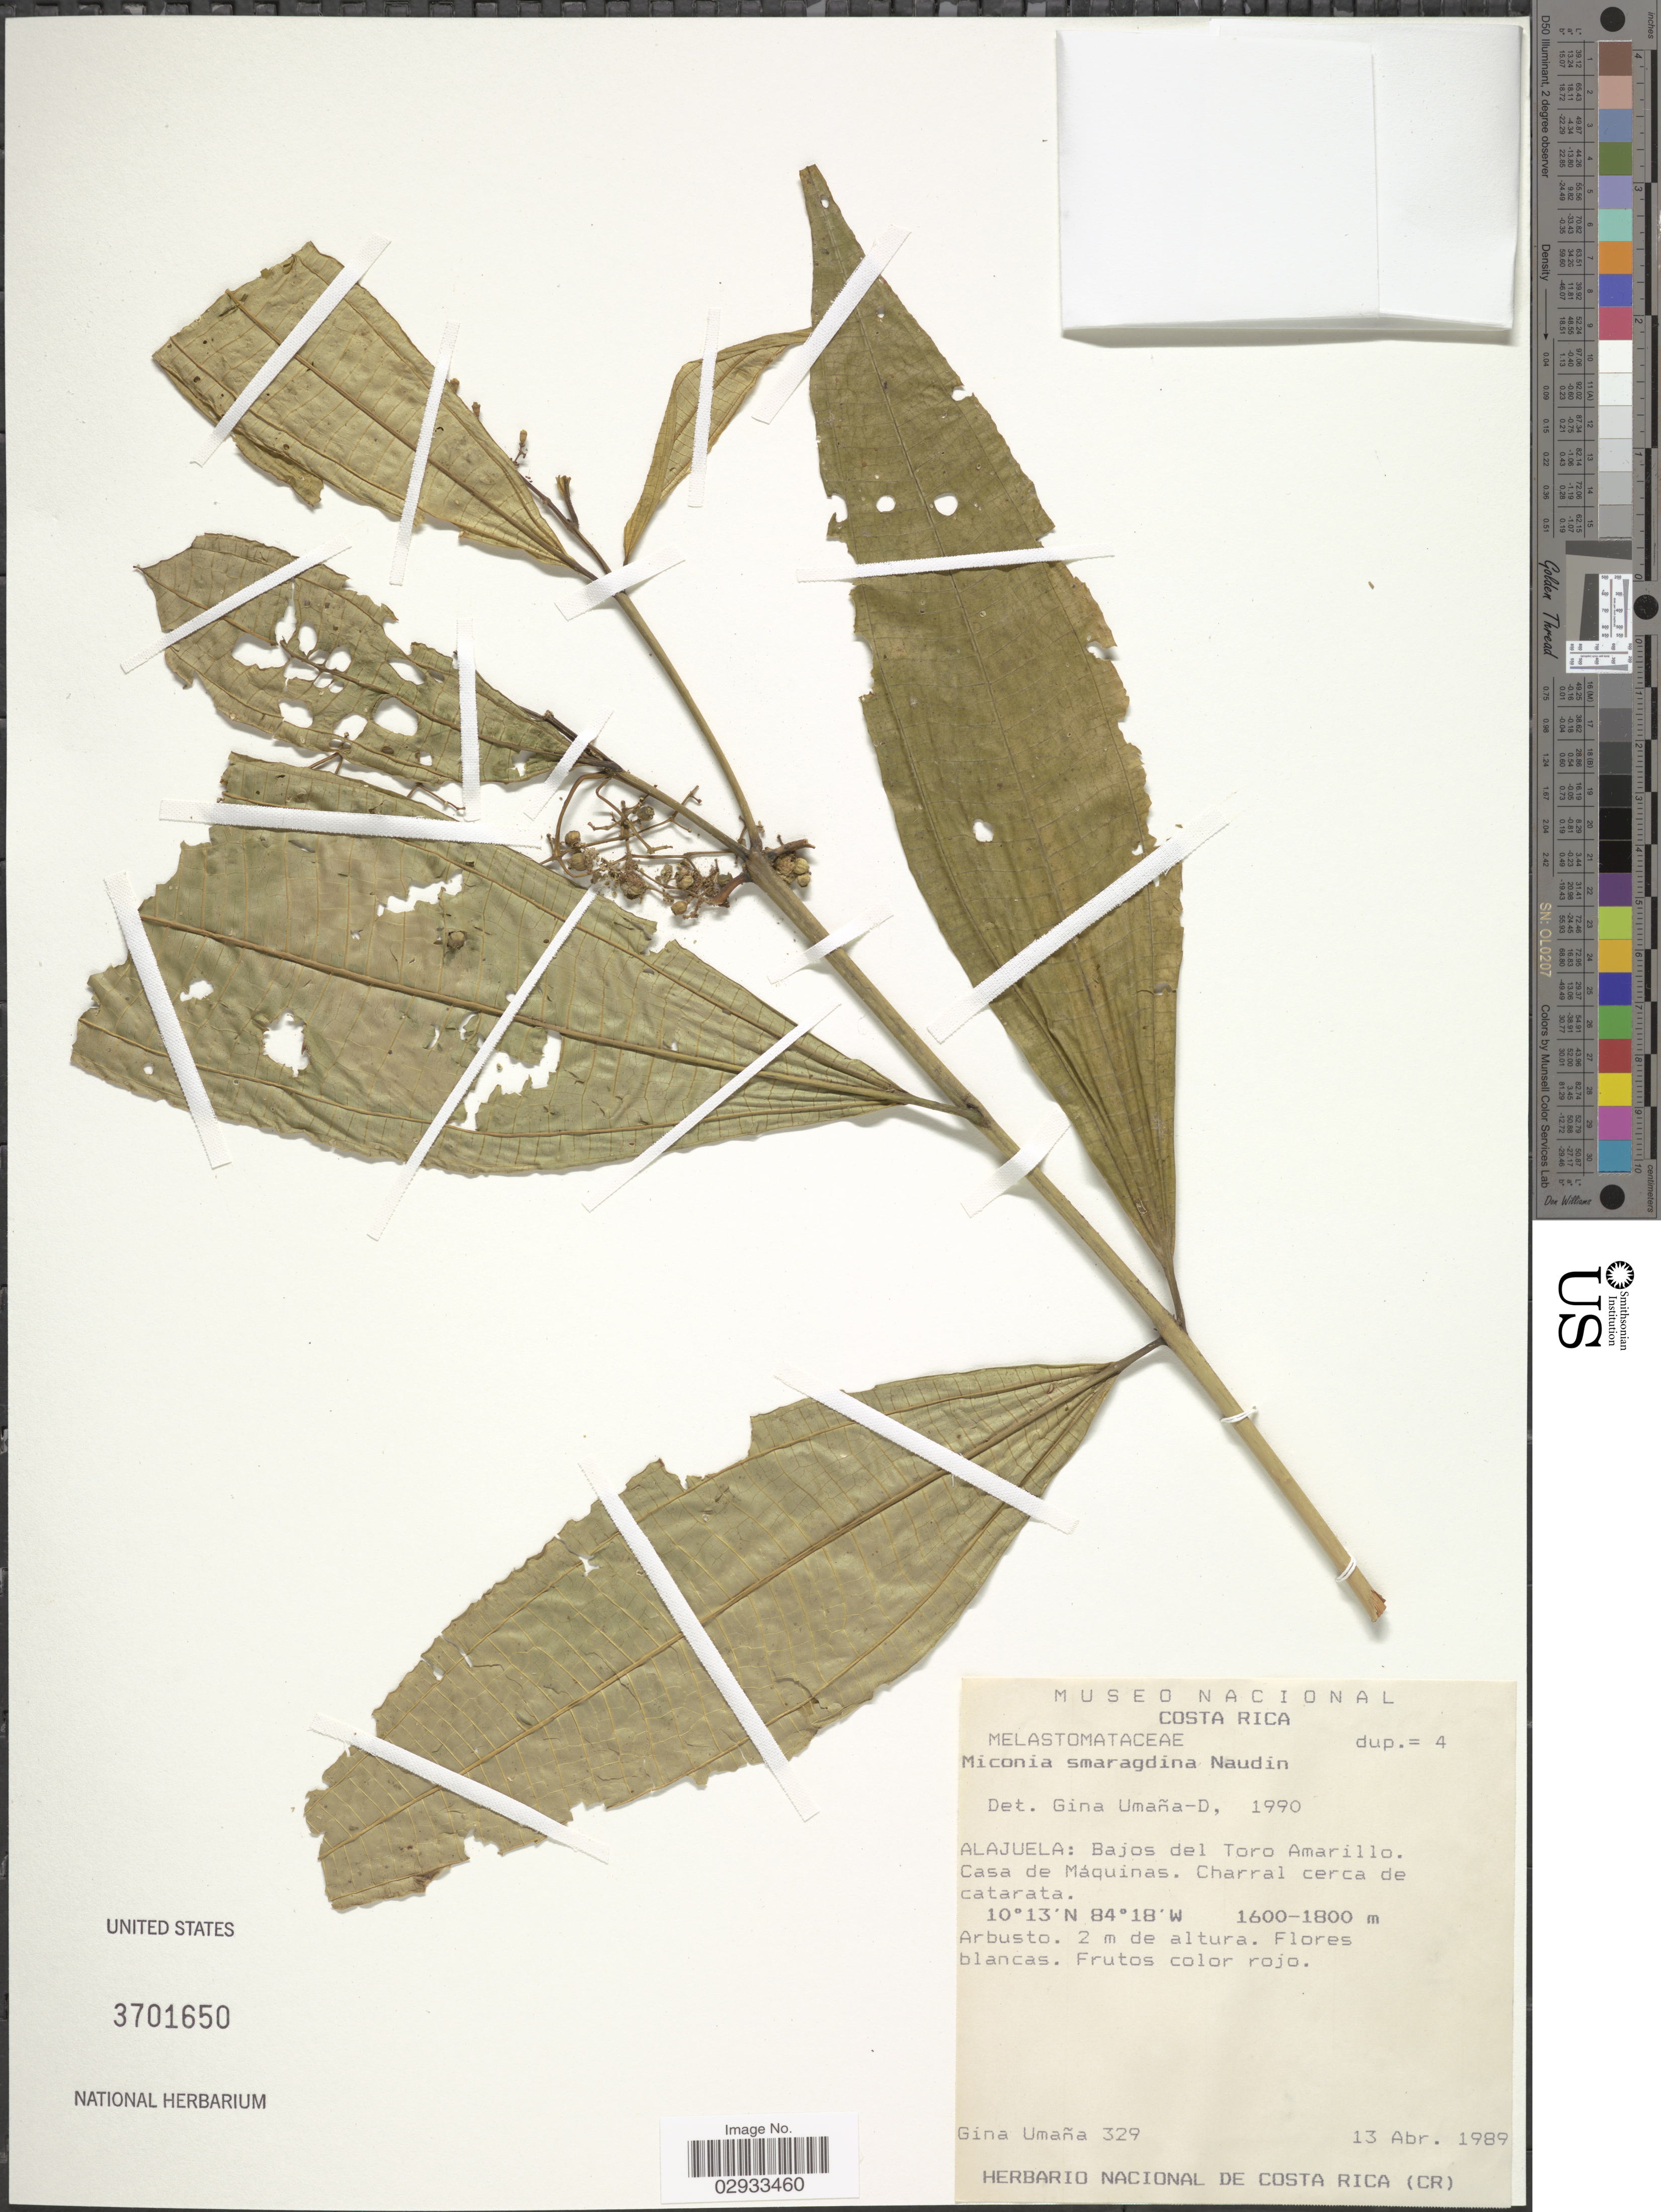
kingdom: Plantae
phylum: Tracheophyta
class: Magnoliopsida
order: Myrtales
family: Melastomataceae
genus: Miconia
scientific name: Miconia smaragdina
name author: Naudin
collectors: G. Umana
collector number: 329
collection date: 1989-04-13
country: Costa Rica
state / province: Alajuela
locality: Bajos del Toro Amarillo. Casa de Máquinas. Charral cerca de catarata.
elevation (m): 1600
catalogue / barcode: US 3701650